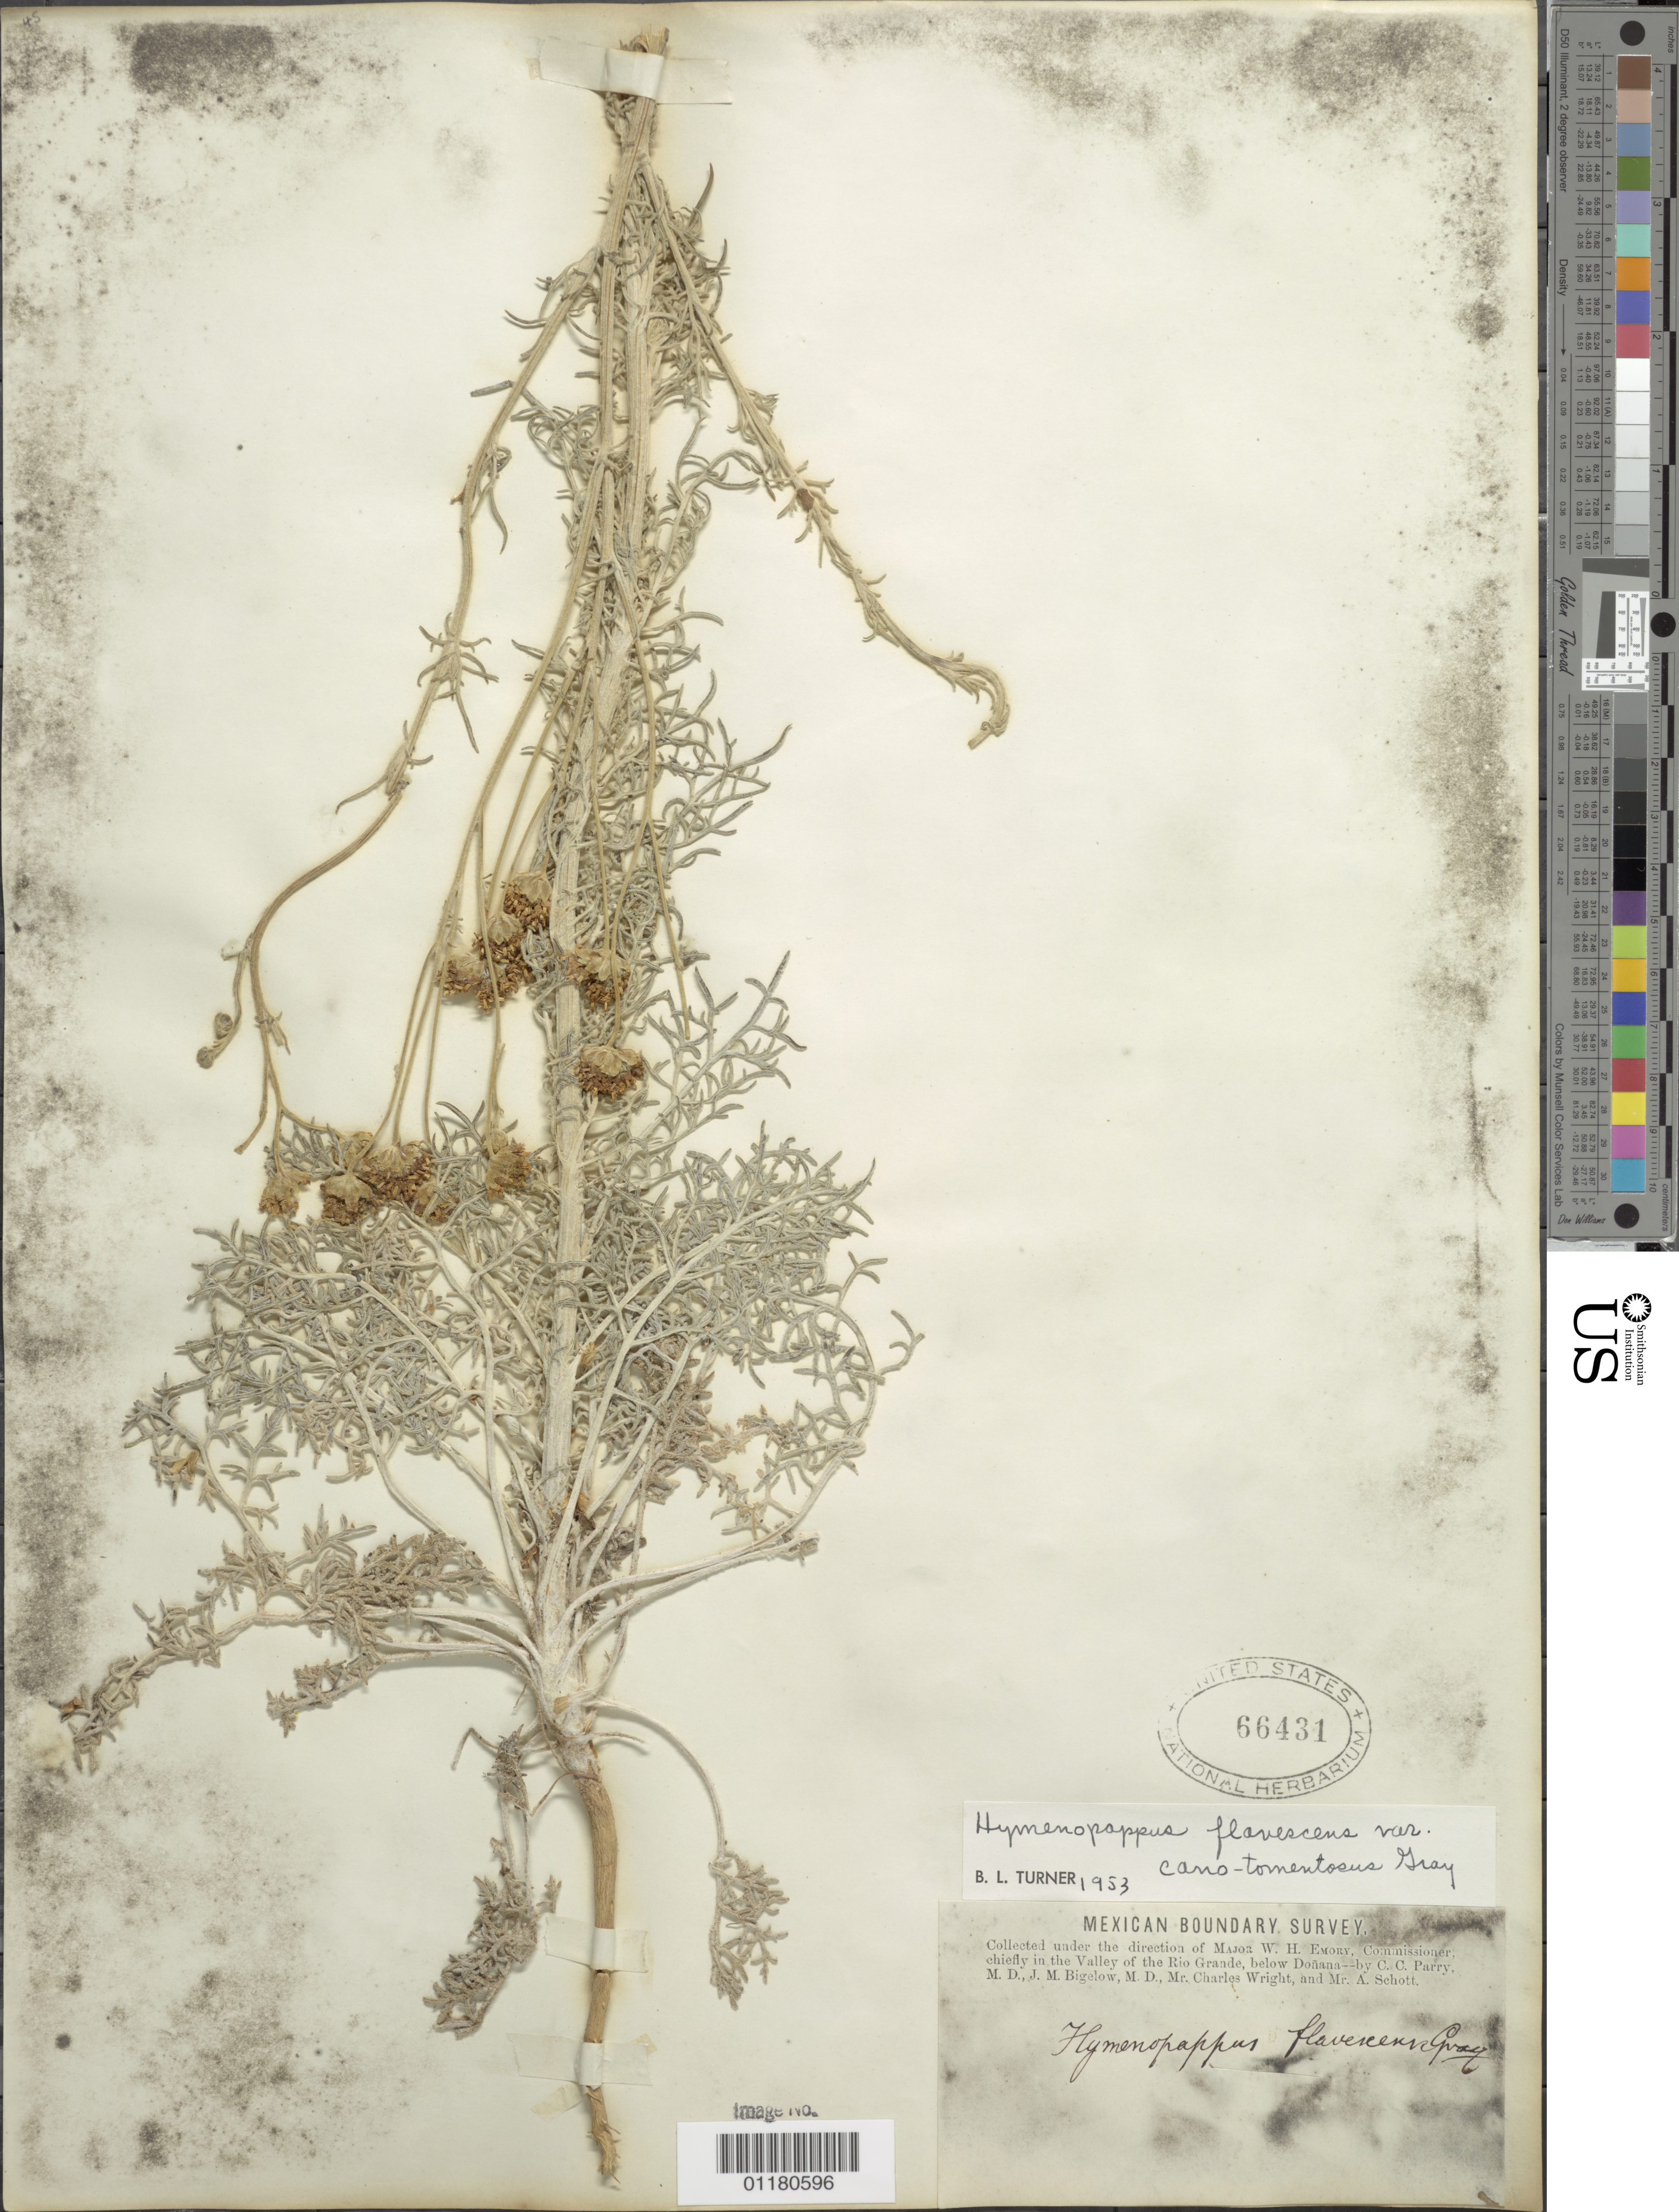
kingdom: Plantae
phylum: Tracheophyta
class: Magnoliopsida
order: Asterales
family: Asteraceae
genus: Hymenopappus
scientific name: Hymenopappus flavescens var. canotomentosus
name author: A. Gray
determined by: Turner, B. L.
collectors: C. C. Parry, J. M. Bigelow, C. Wright & A. Schott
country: United States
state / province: Texas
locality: in the Valley of the Rio Grande, below Donana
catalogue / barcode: US 66431